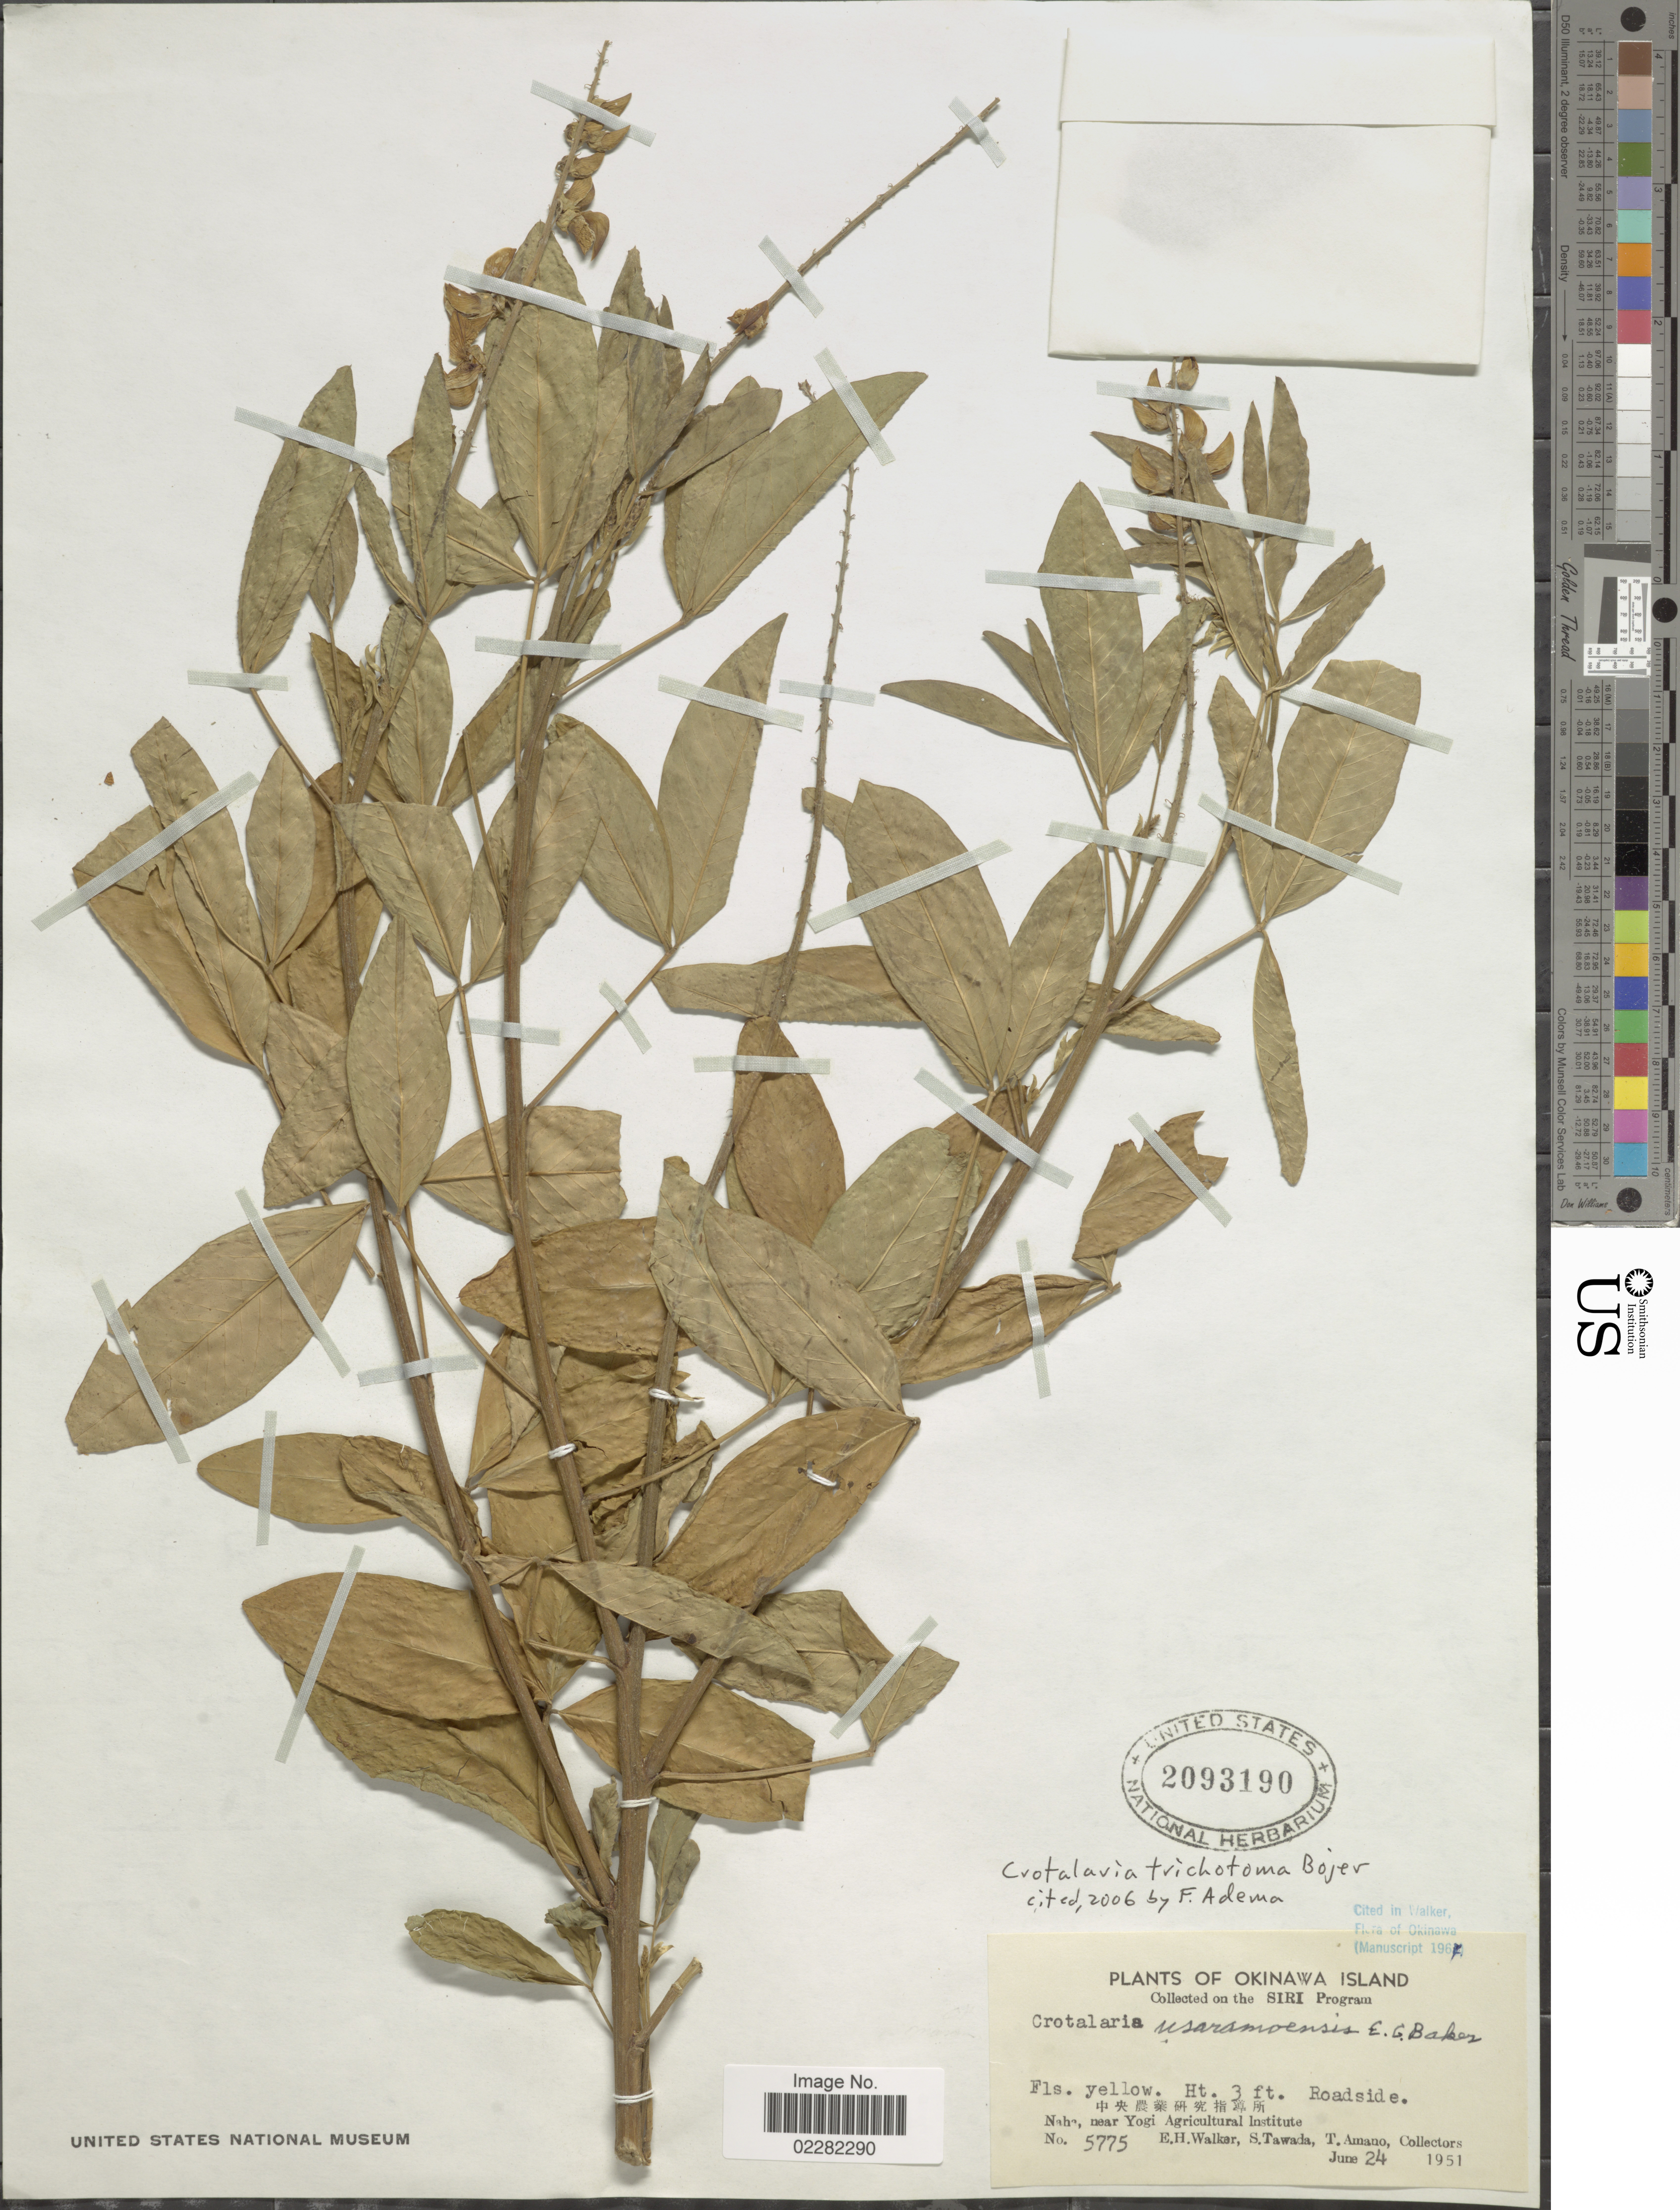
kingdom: Plantae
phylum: Tracheophyta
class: Magnoliopsida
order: Fabales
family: Fabaceae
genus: Crotalaria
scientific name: Crotalaria trichotoma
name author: Bojer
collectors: E. H. Walker, S. Tawada & T. Amano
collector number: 5775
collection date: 1951-06-24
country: Japan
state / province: Okinawa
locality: Naha, near Yogo Agricultural Institute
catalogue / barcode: US 2093190